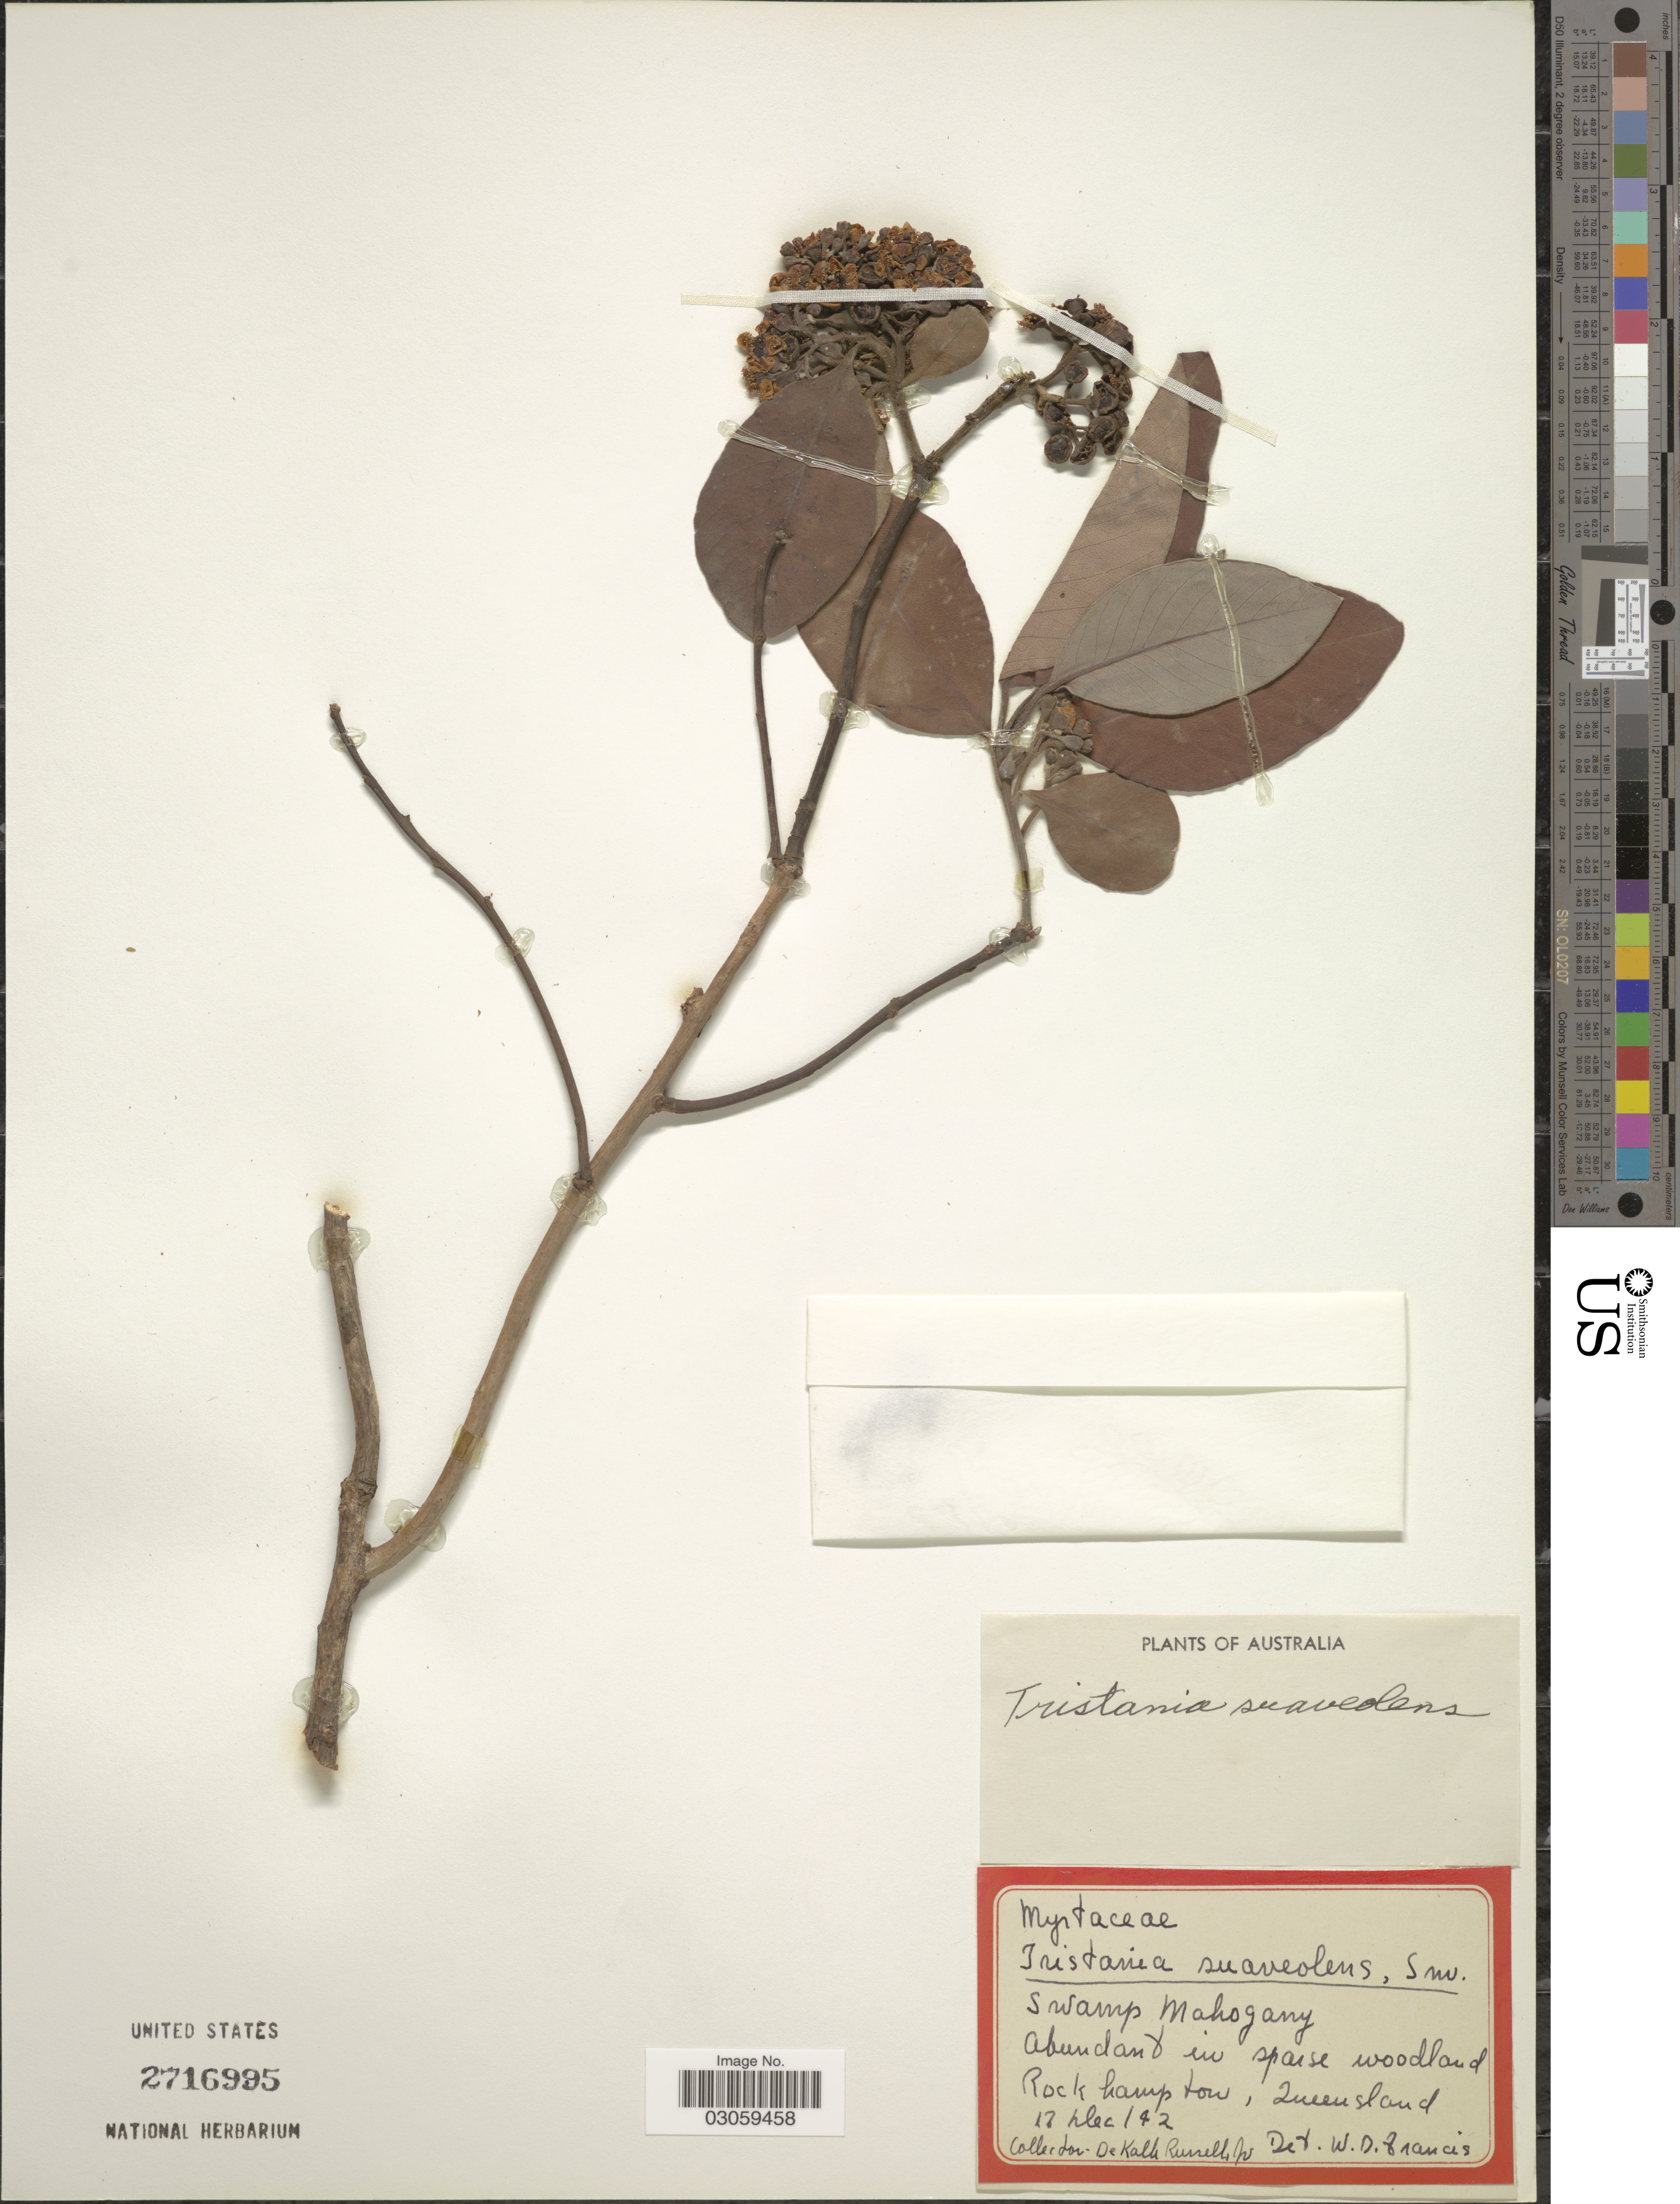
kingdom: Plantae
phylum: Tracheophyta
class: Magnoliopsida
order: Myrtales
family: Myrtaceae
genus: Lophostemon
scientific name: Lophostemon suaveolens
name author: (Sol. ex Gaertn.) P.G. Wilson & J. T. Waterh.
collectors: D. K. Russell Jr.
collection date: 1942-12-17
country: Australia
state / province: Queensland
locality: Rock hampton.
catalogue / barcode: US 2716995